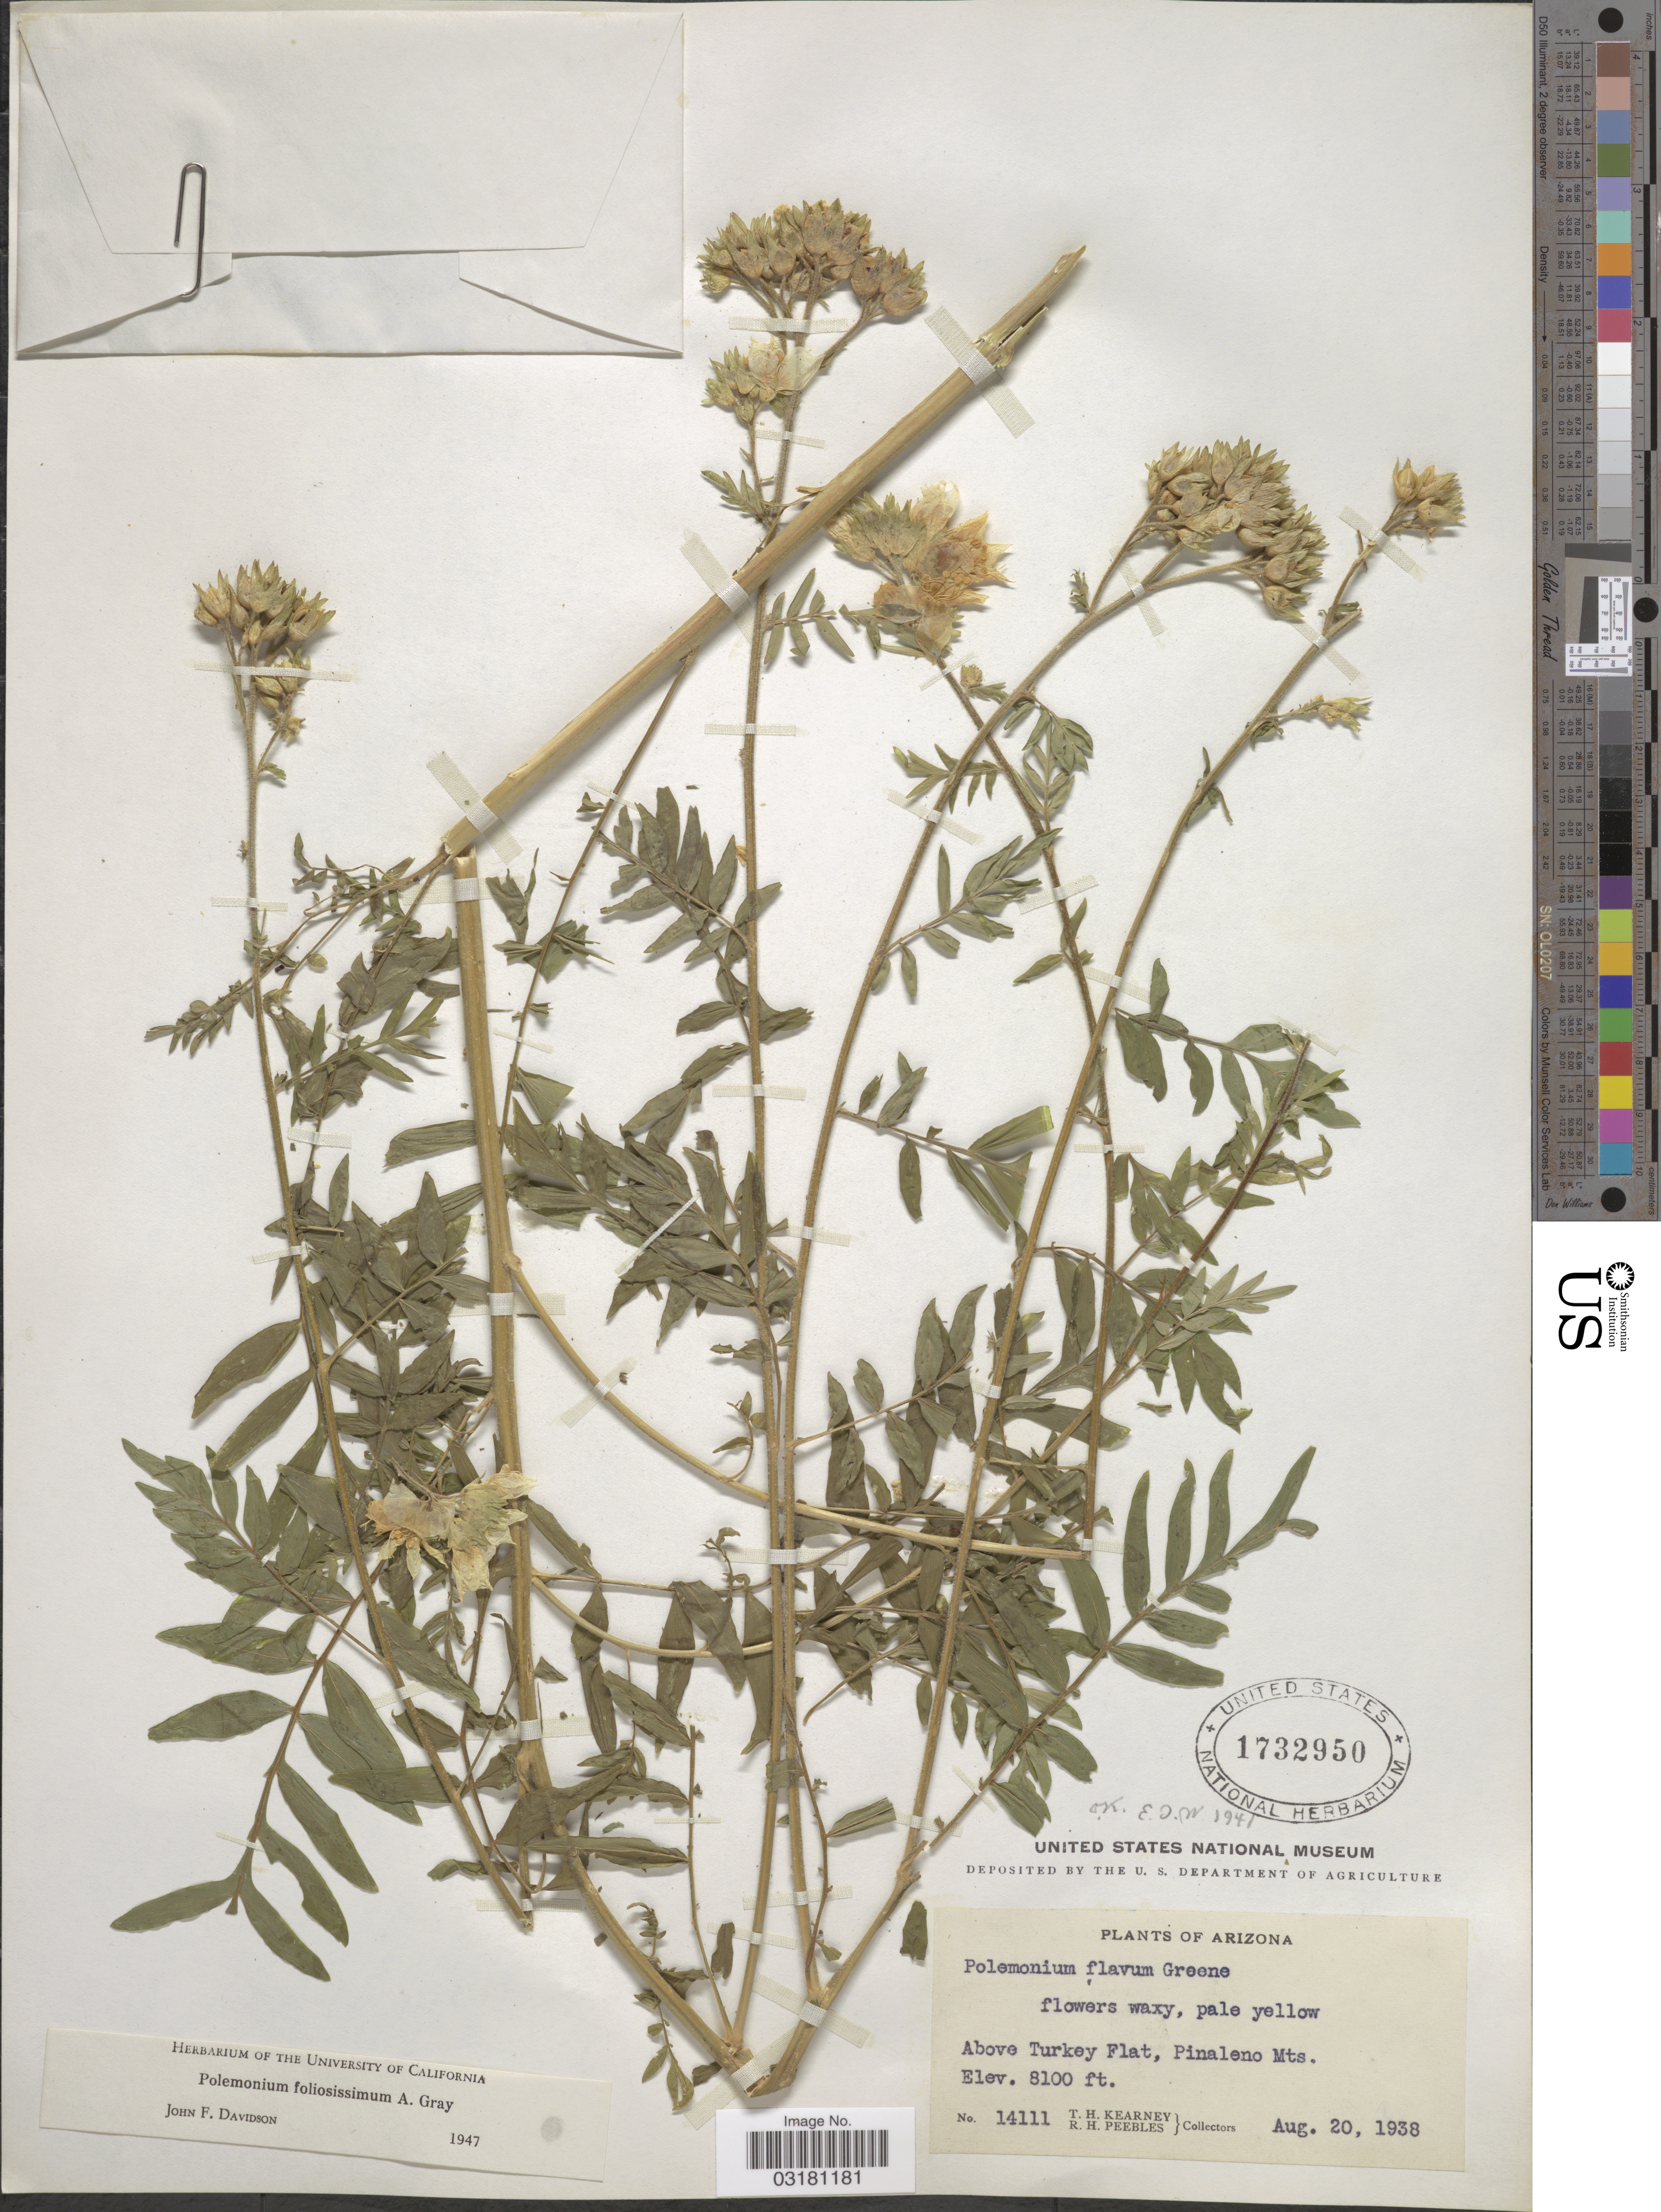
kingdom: Plantae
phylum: Tracheophyta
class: Magnoliopsida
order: Ericales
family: Polemoniaceae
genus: Polemonium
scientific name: Polemonium foliosissimum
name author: A. Gray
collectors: T. H. Kearney & R. H. Peebles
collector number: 14111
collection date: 1938-08-20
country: United States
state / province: Arizona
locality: Above Turkey Flat, Pinaleno Mts.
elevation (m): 2469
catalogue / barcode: US 1732950